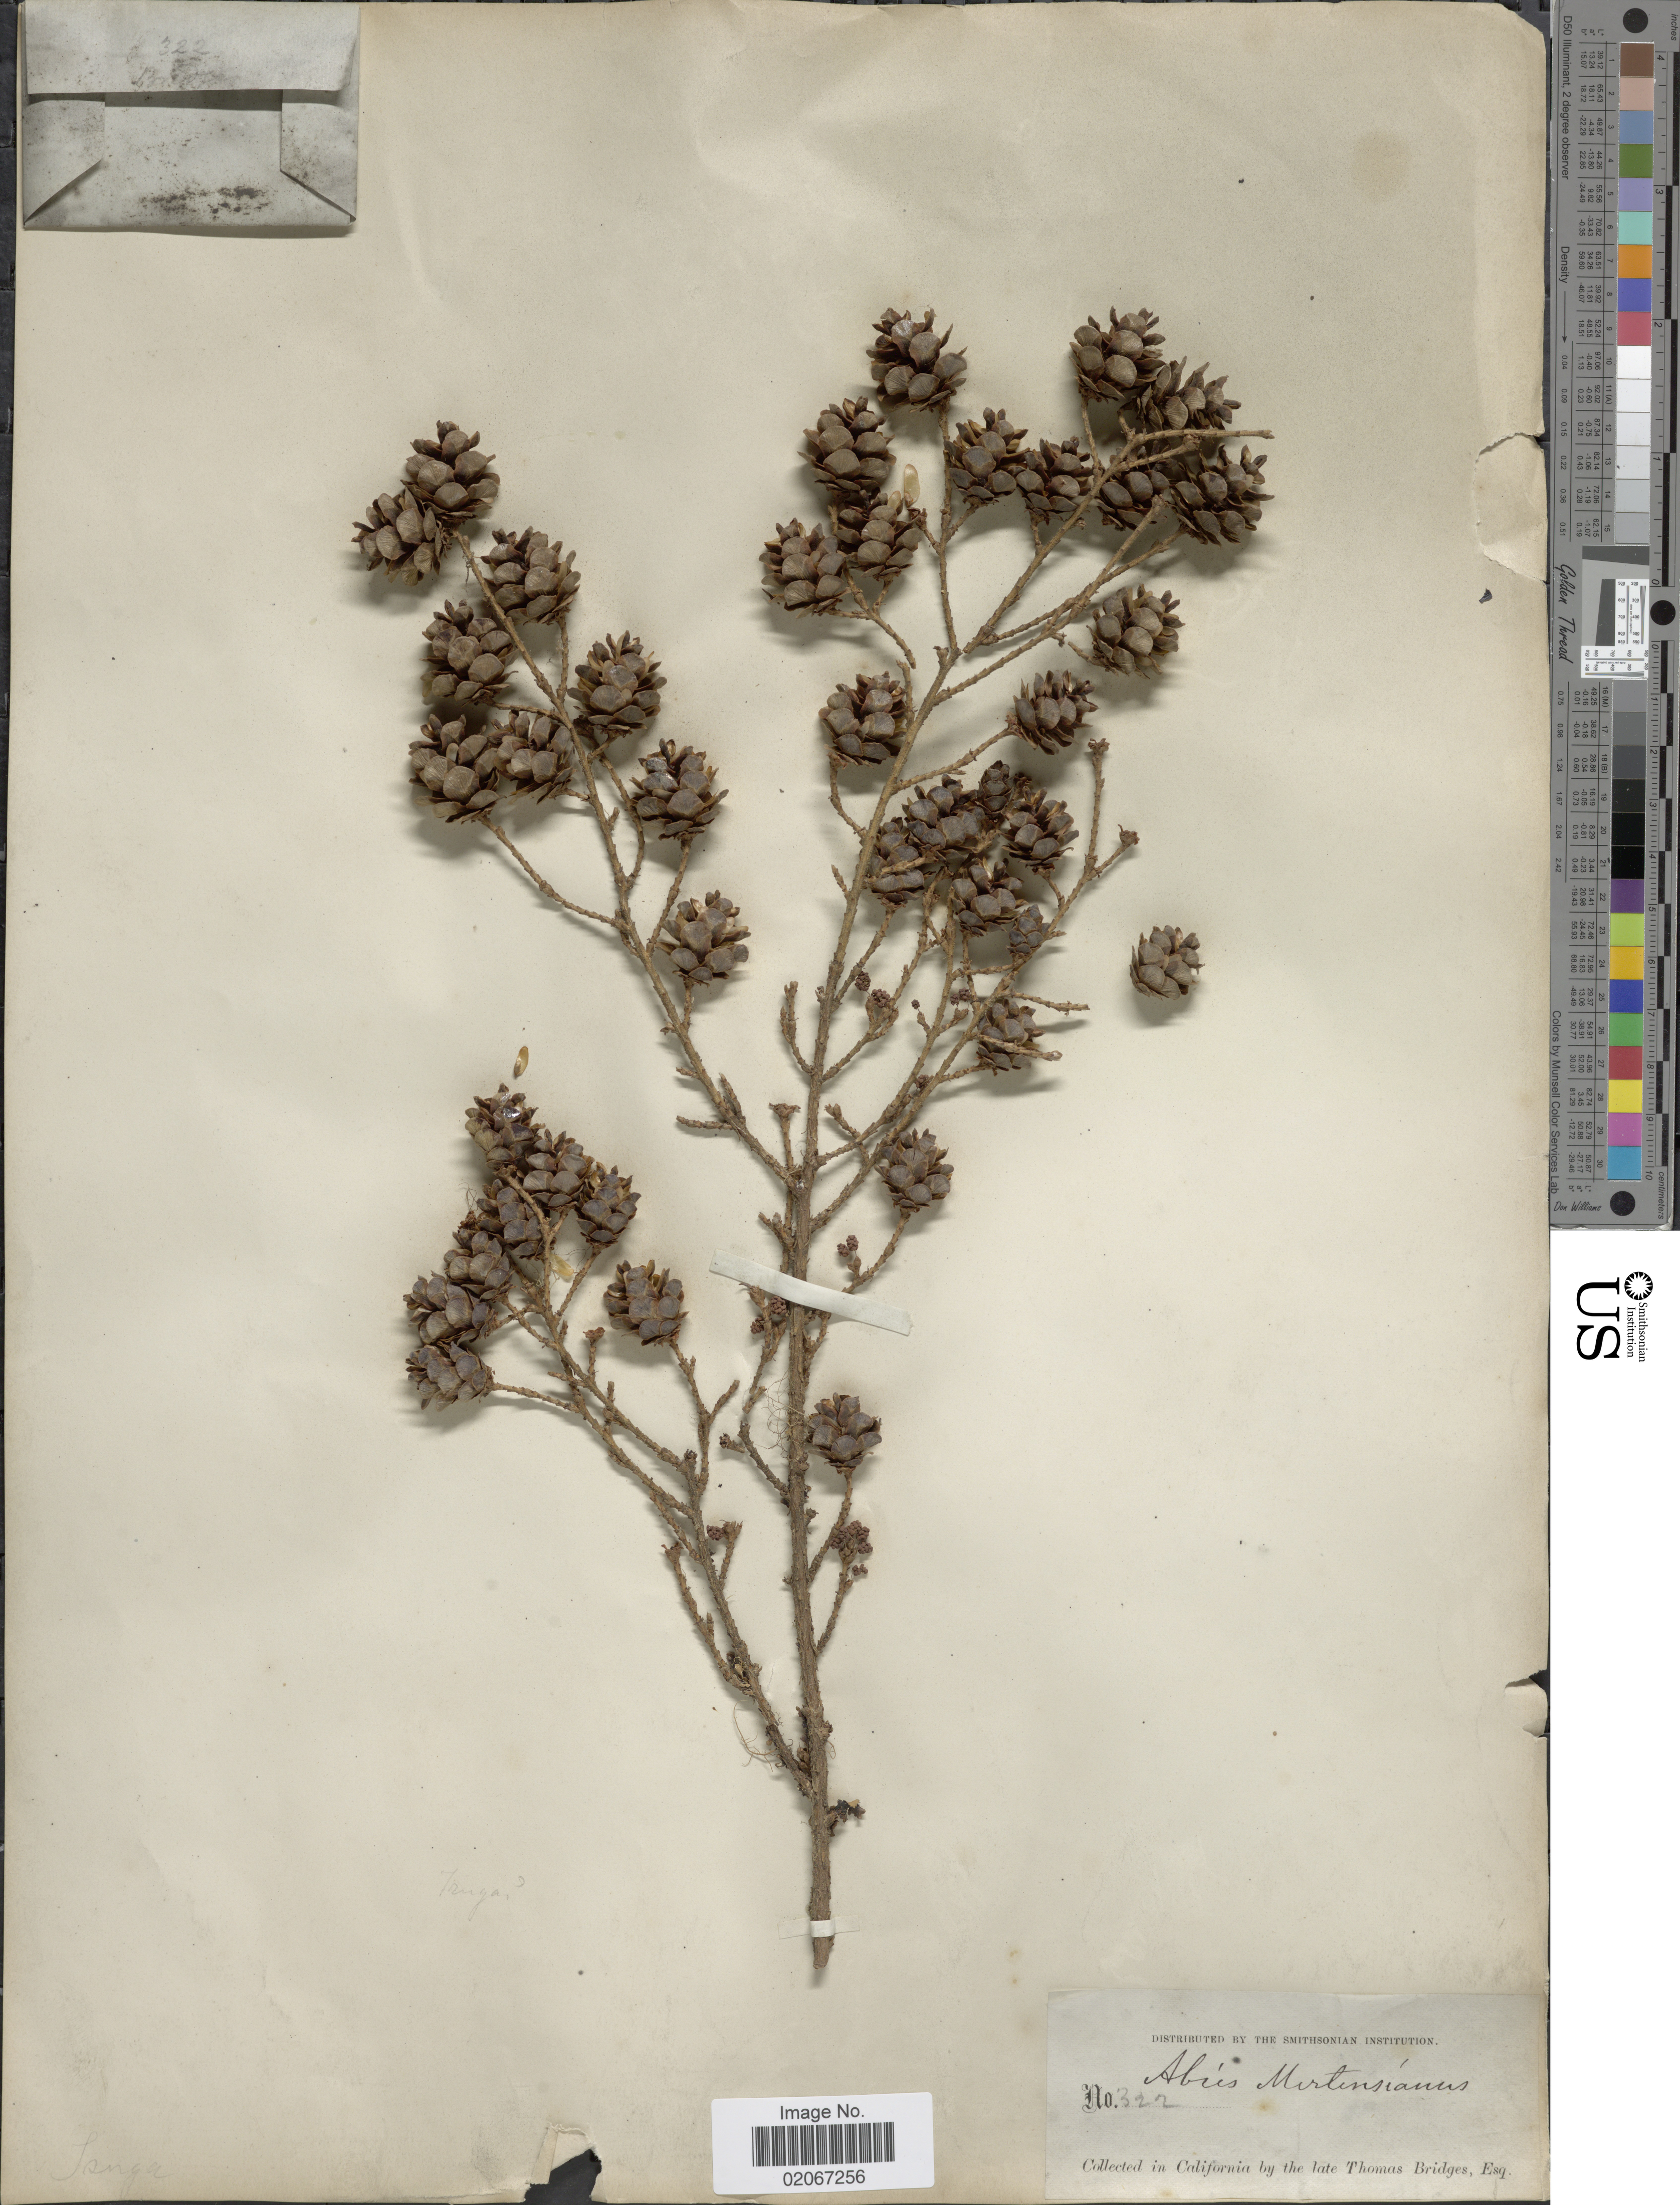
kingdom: Plantae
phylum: Tracheophyta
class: Pinopsida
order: Pinales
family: Pinaceae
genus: Tsuga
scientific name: Tsuga heterophylla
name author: (Raf.) Sarg.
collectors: T. Bridges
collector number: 322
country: United States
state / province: California